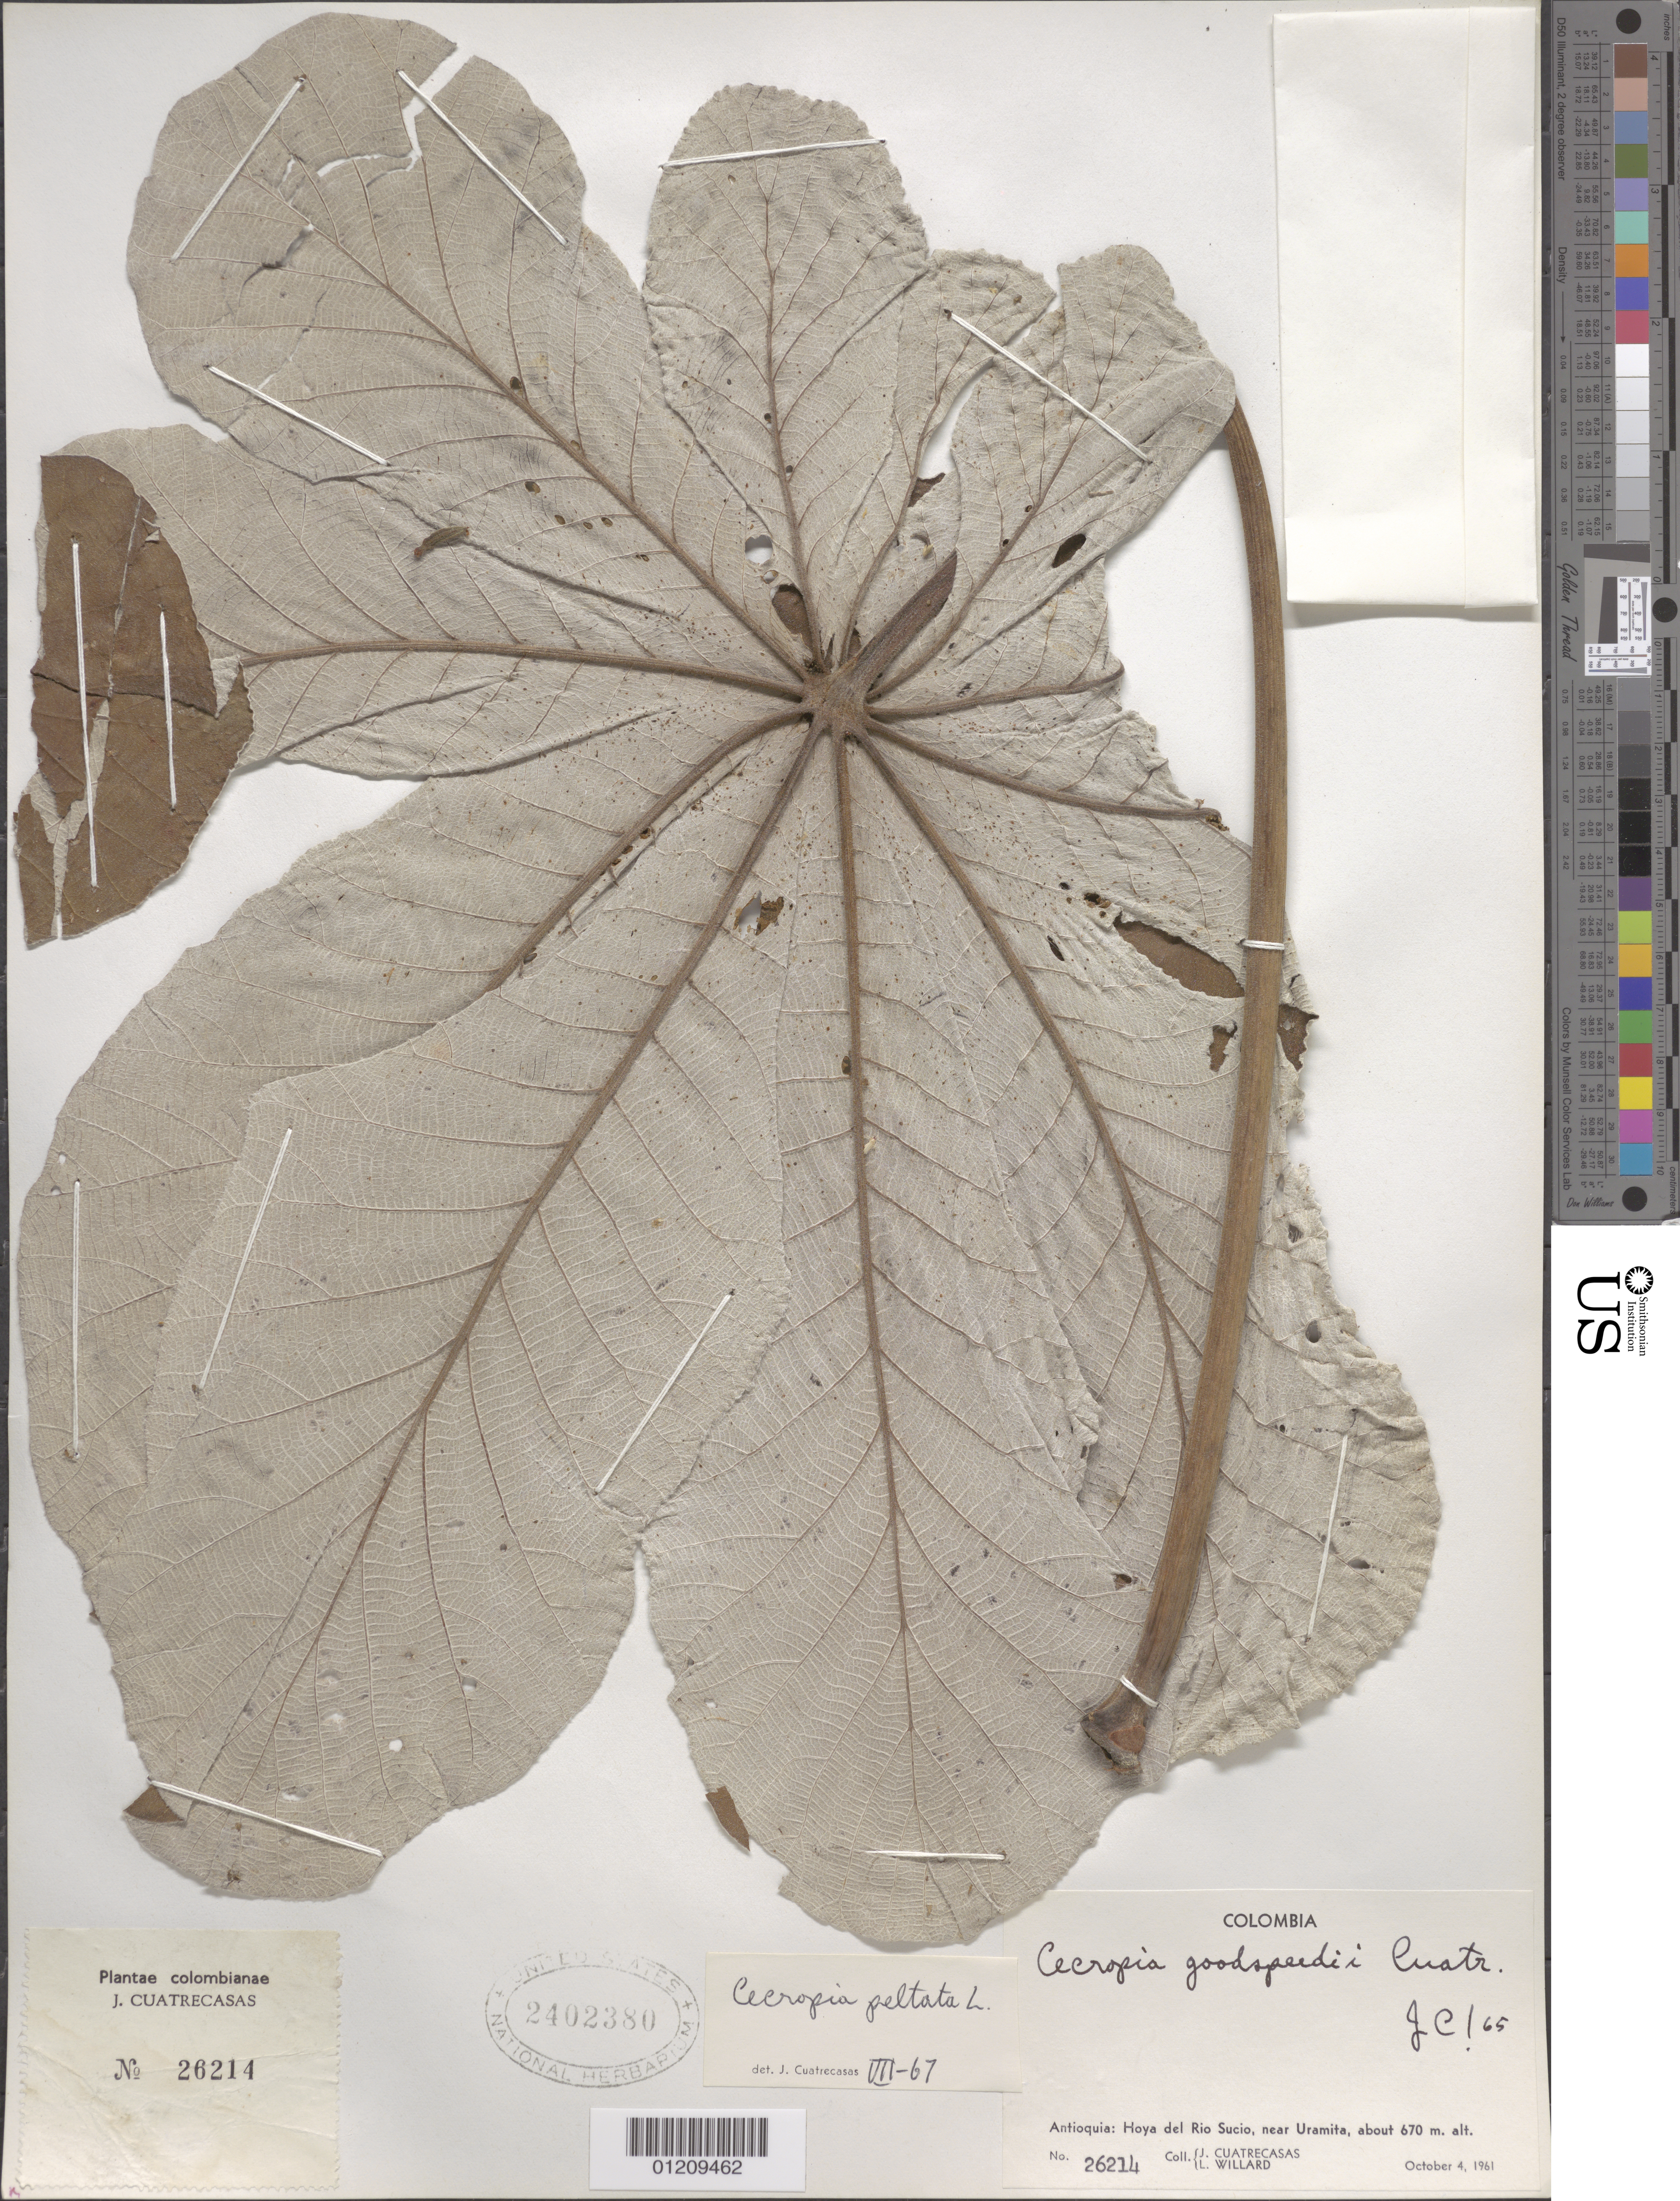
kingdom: Plantae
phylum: Tracheophyta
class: Magnoliopsida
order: Rosales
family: Urticaceae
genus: Cecropia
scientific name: Cecropia peltata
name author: L.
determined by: Cuatrecasas, J.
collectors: J. Cuatrecasas & L. Willard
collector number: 26214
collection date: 1961-10-04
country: Colombia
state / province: Antioquia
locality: Hoya del Rio Sucio, near Uramita.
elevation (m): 670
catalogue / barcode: US 2402380